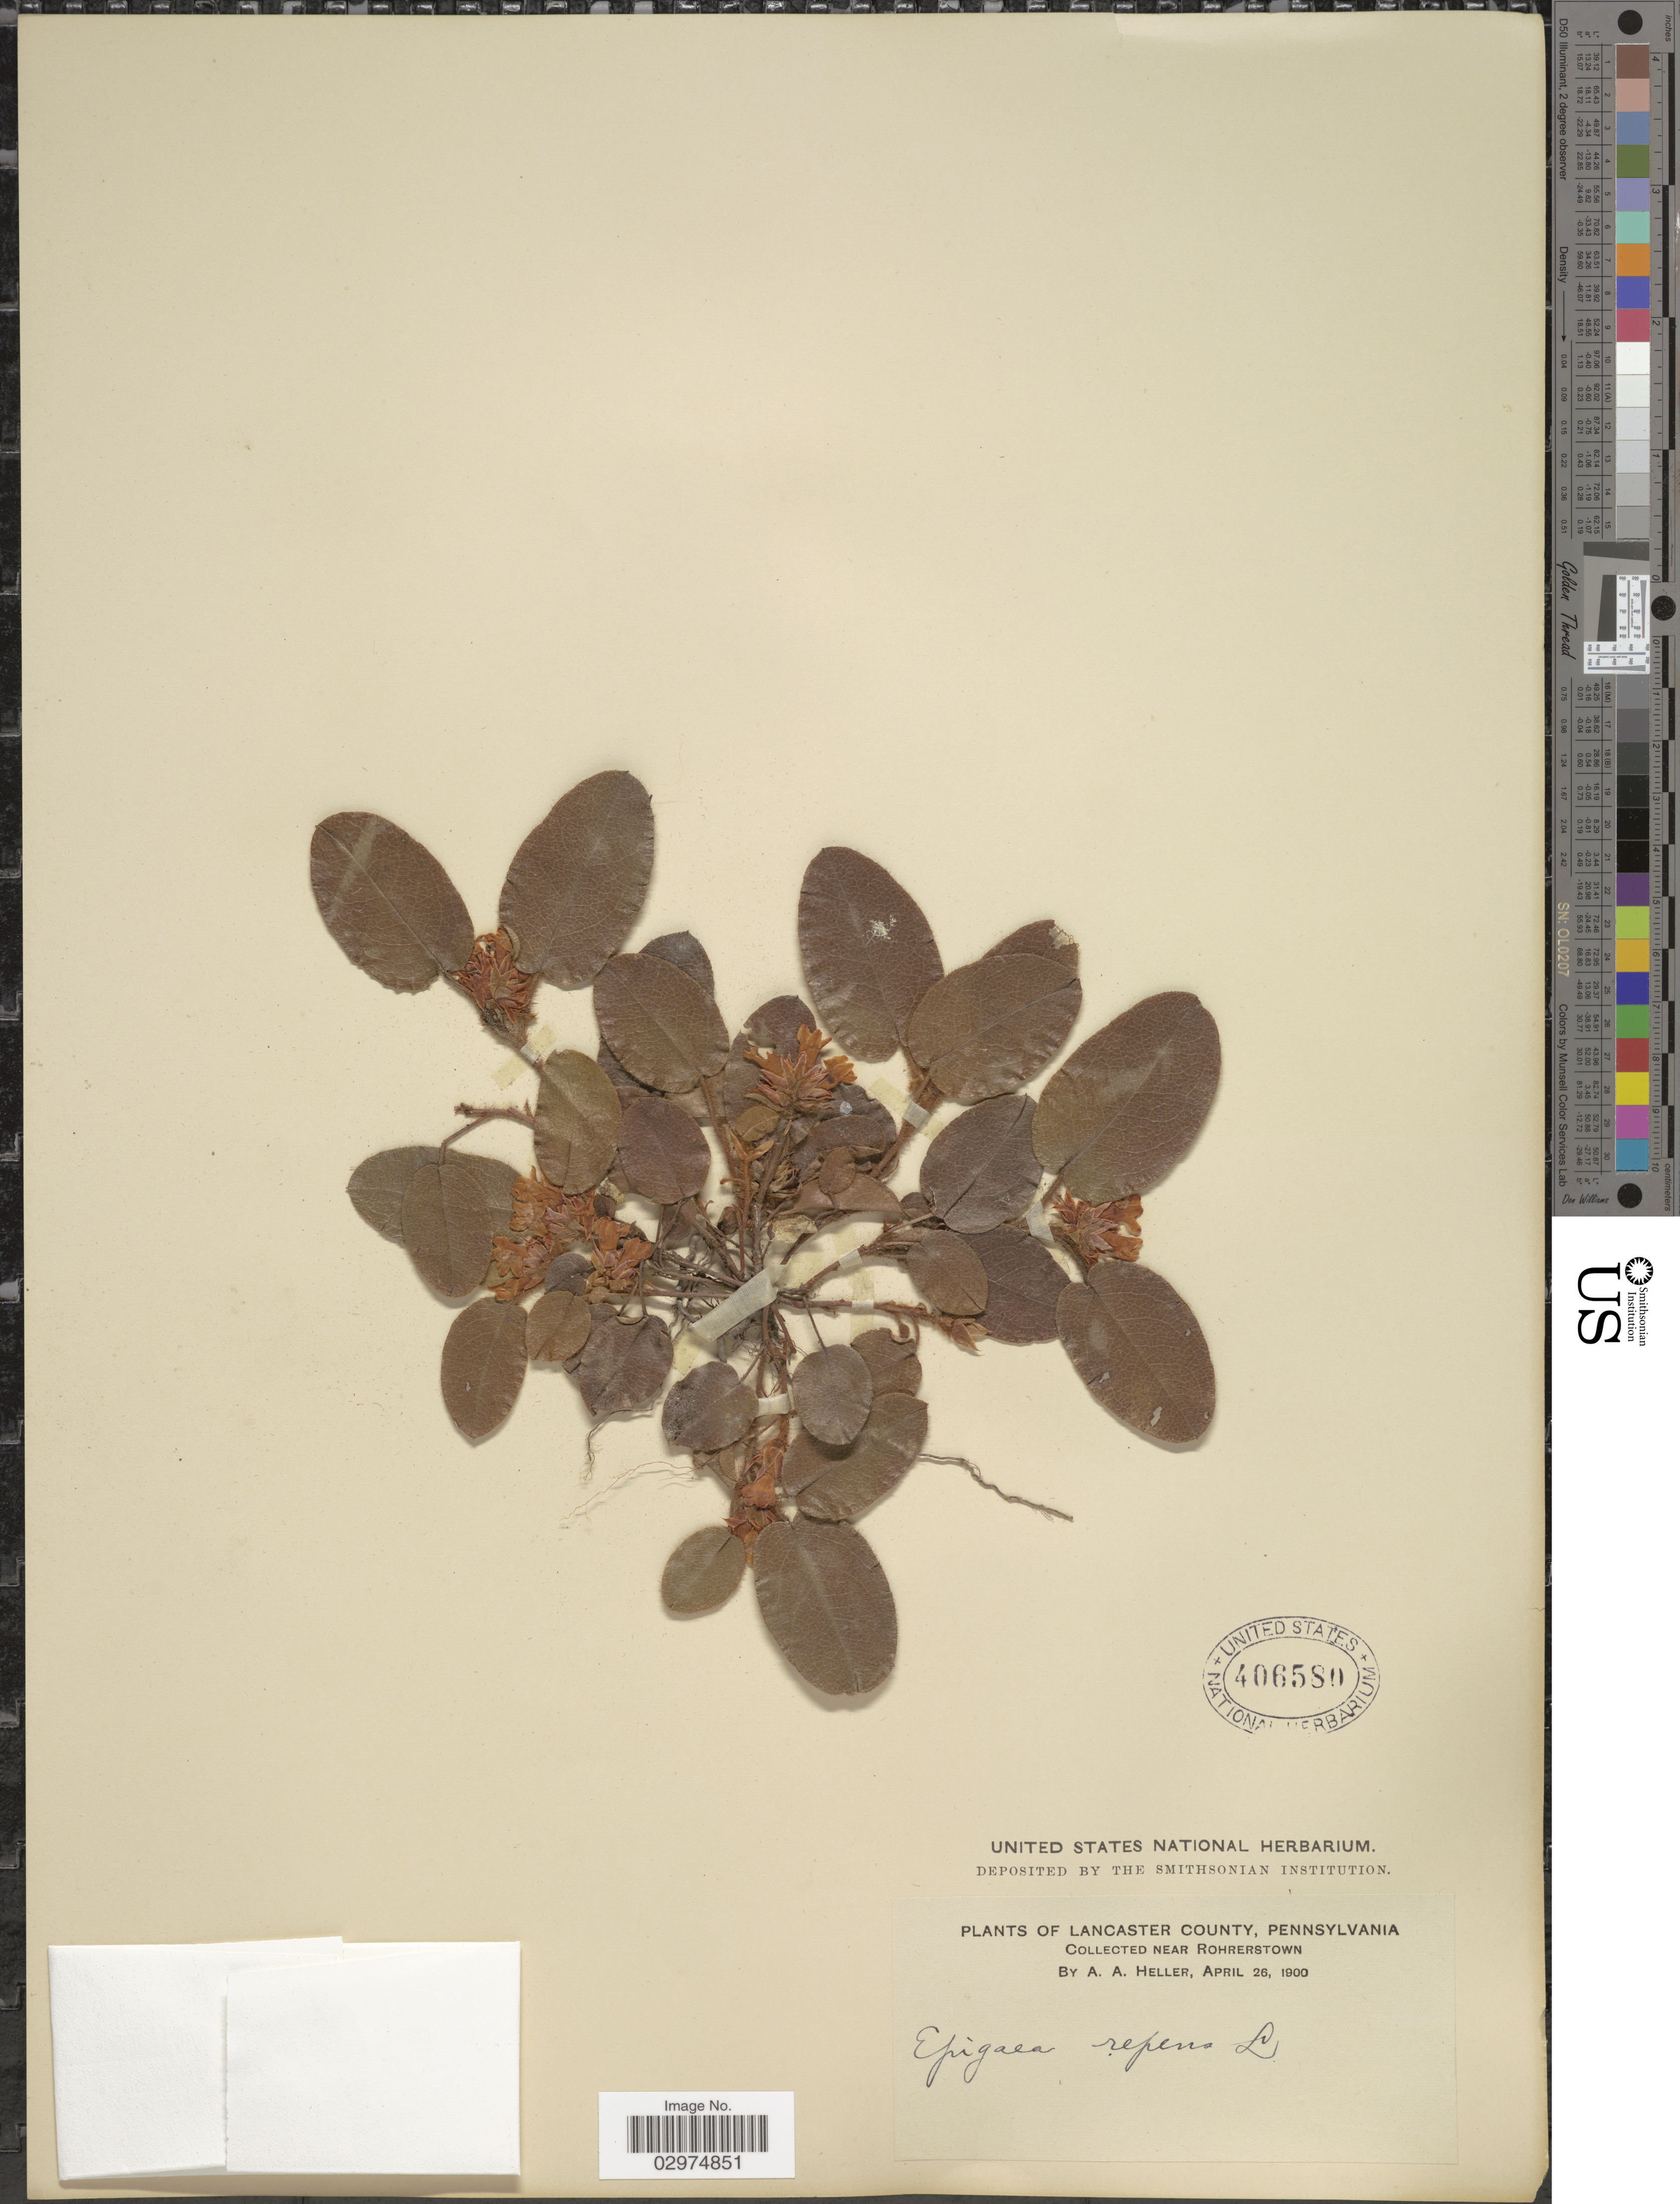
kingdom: Plantae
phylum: Tracheophyta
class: Magnoliopsida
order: Ericales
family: Ericaceae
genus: Epigaea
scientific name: Epigaea repens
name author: L.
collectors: A. A. Heller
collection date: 1900-04-26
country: United States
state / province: Pennsylvania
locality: Lancaster County, near Rohrerstown.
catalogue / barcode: US 406580